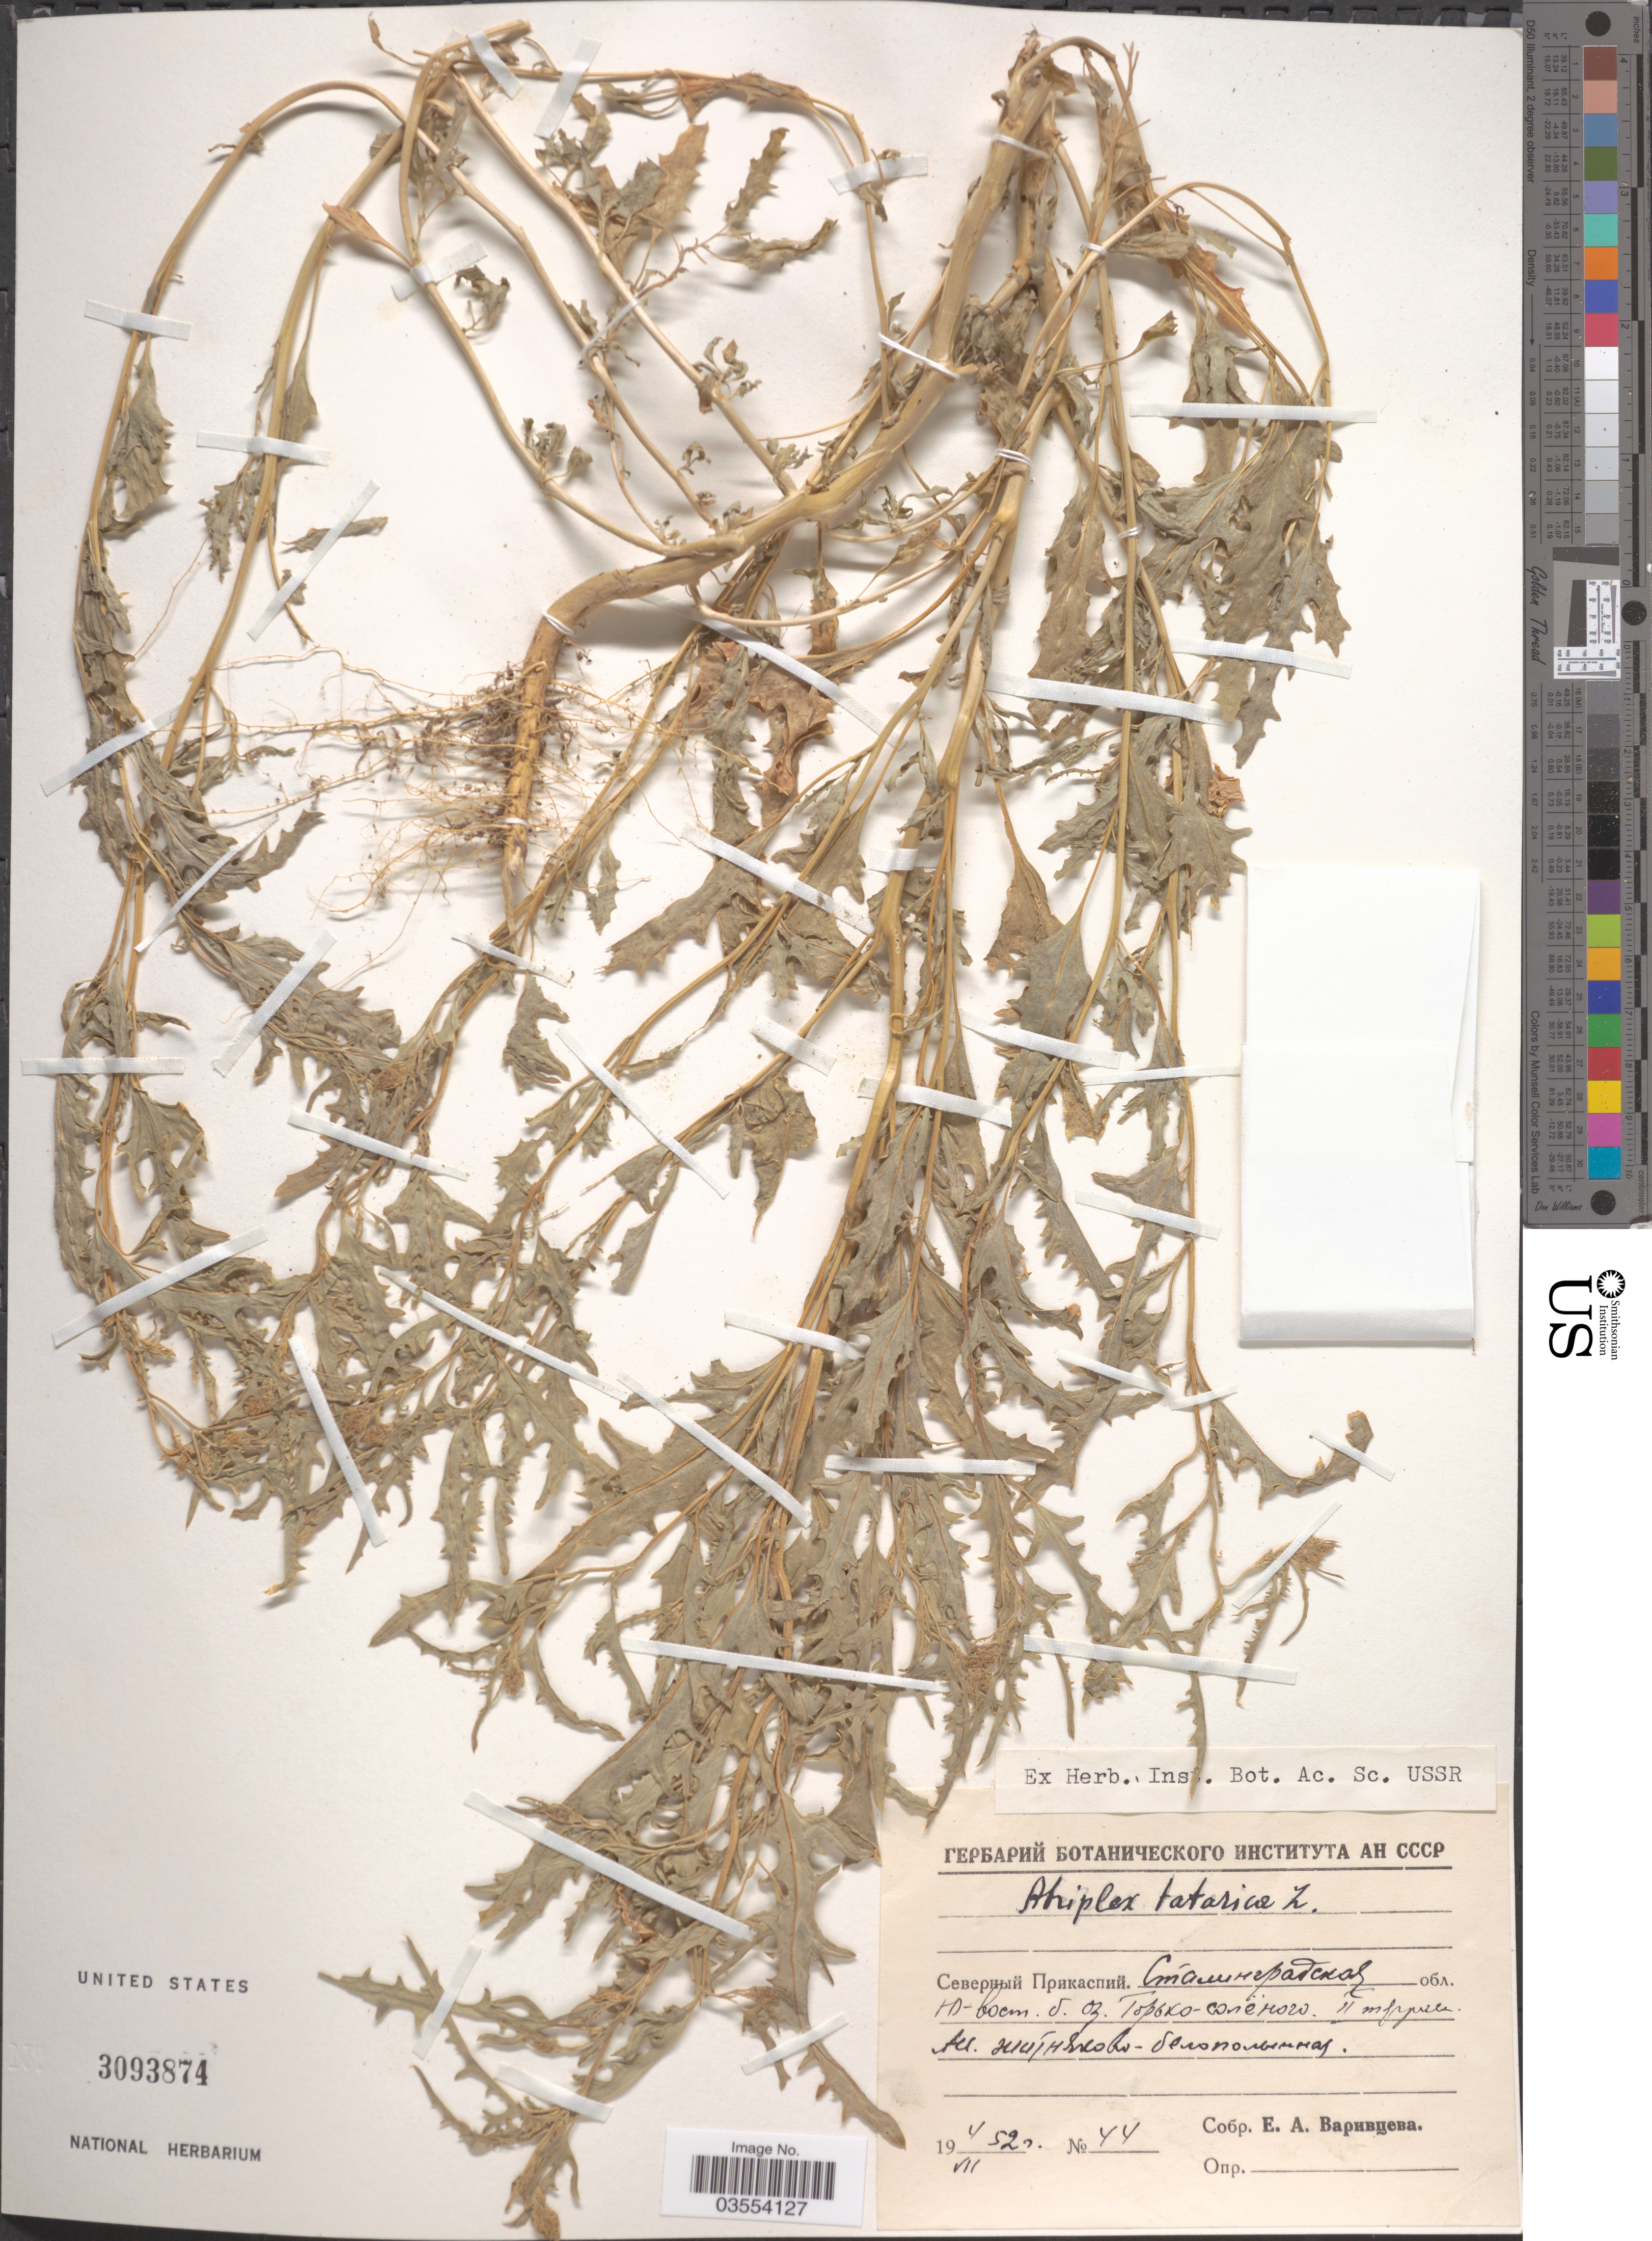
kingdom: Plantae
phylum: Tracheophyta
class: Magnoliopsida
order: Caryophyllales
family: Amaranthaceae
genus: Atriplex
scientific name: Atriplex tatarica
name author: L.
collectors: E. Varivtseva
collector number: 44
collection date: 1952-07-04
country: Russian Federation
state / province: Volgograd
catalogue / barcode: US 3093874